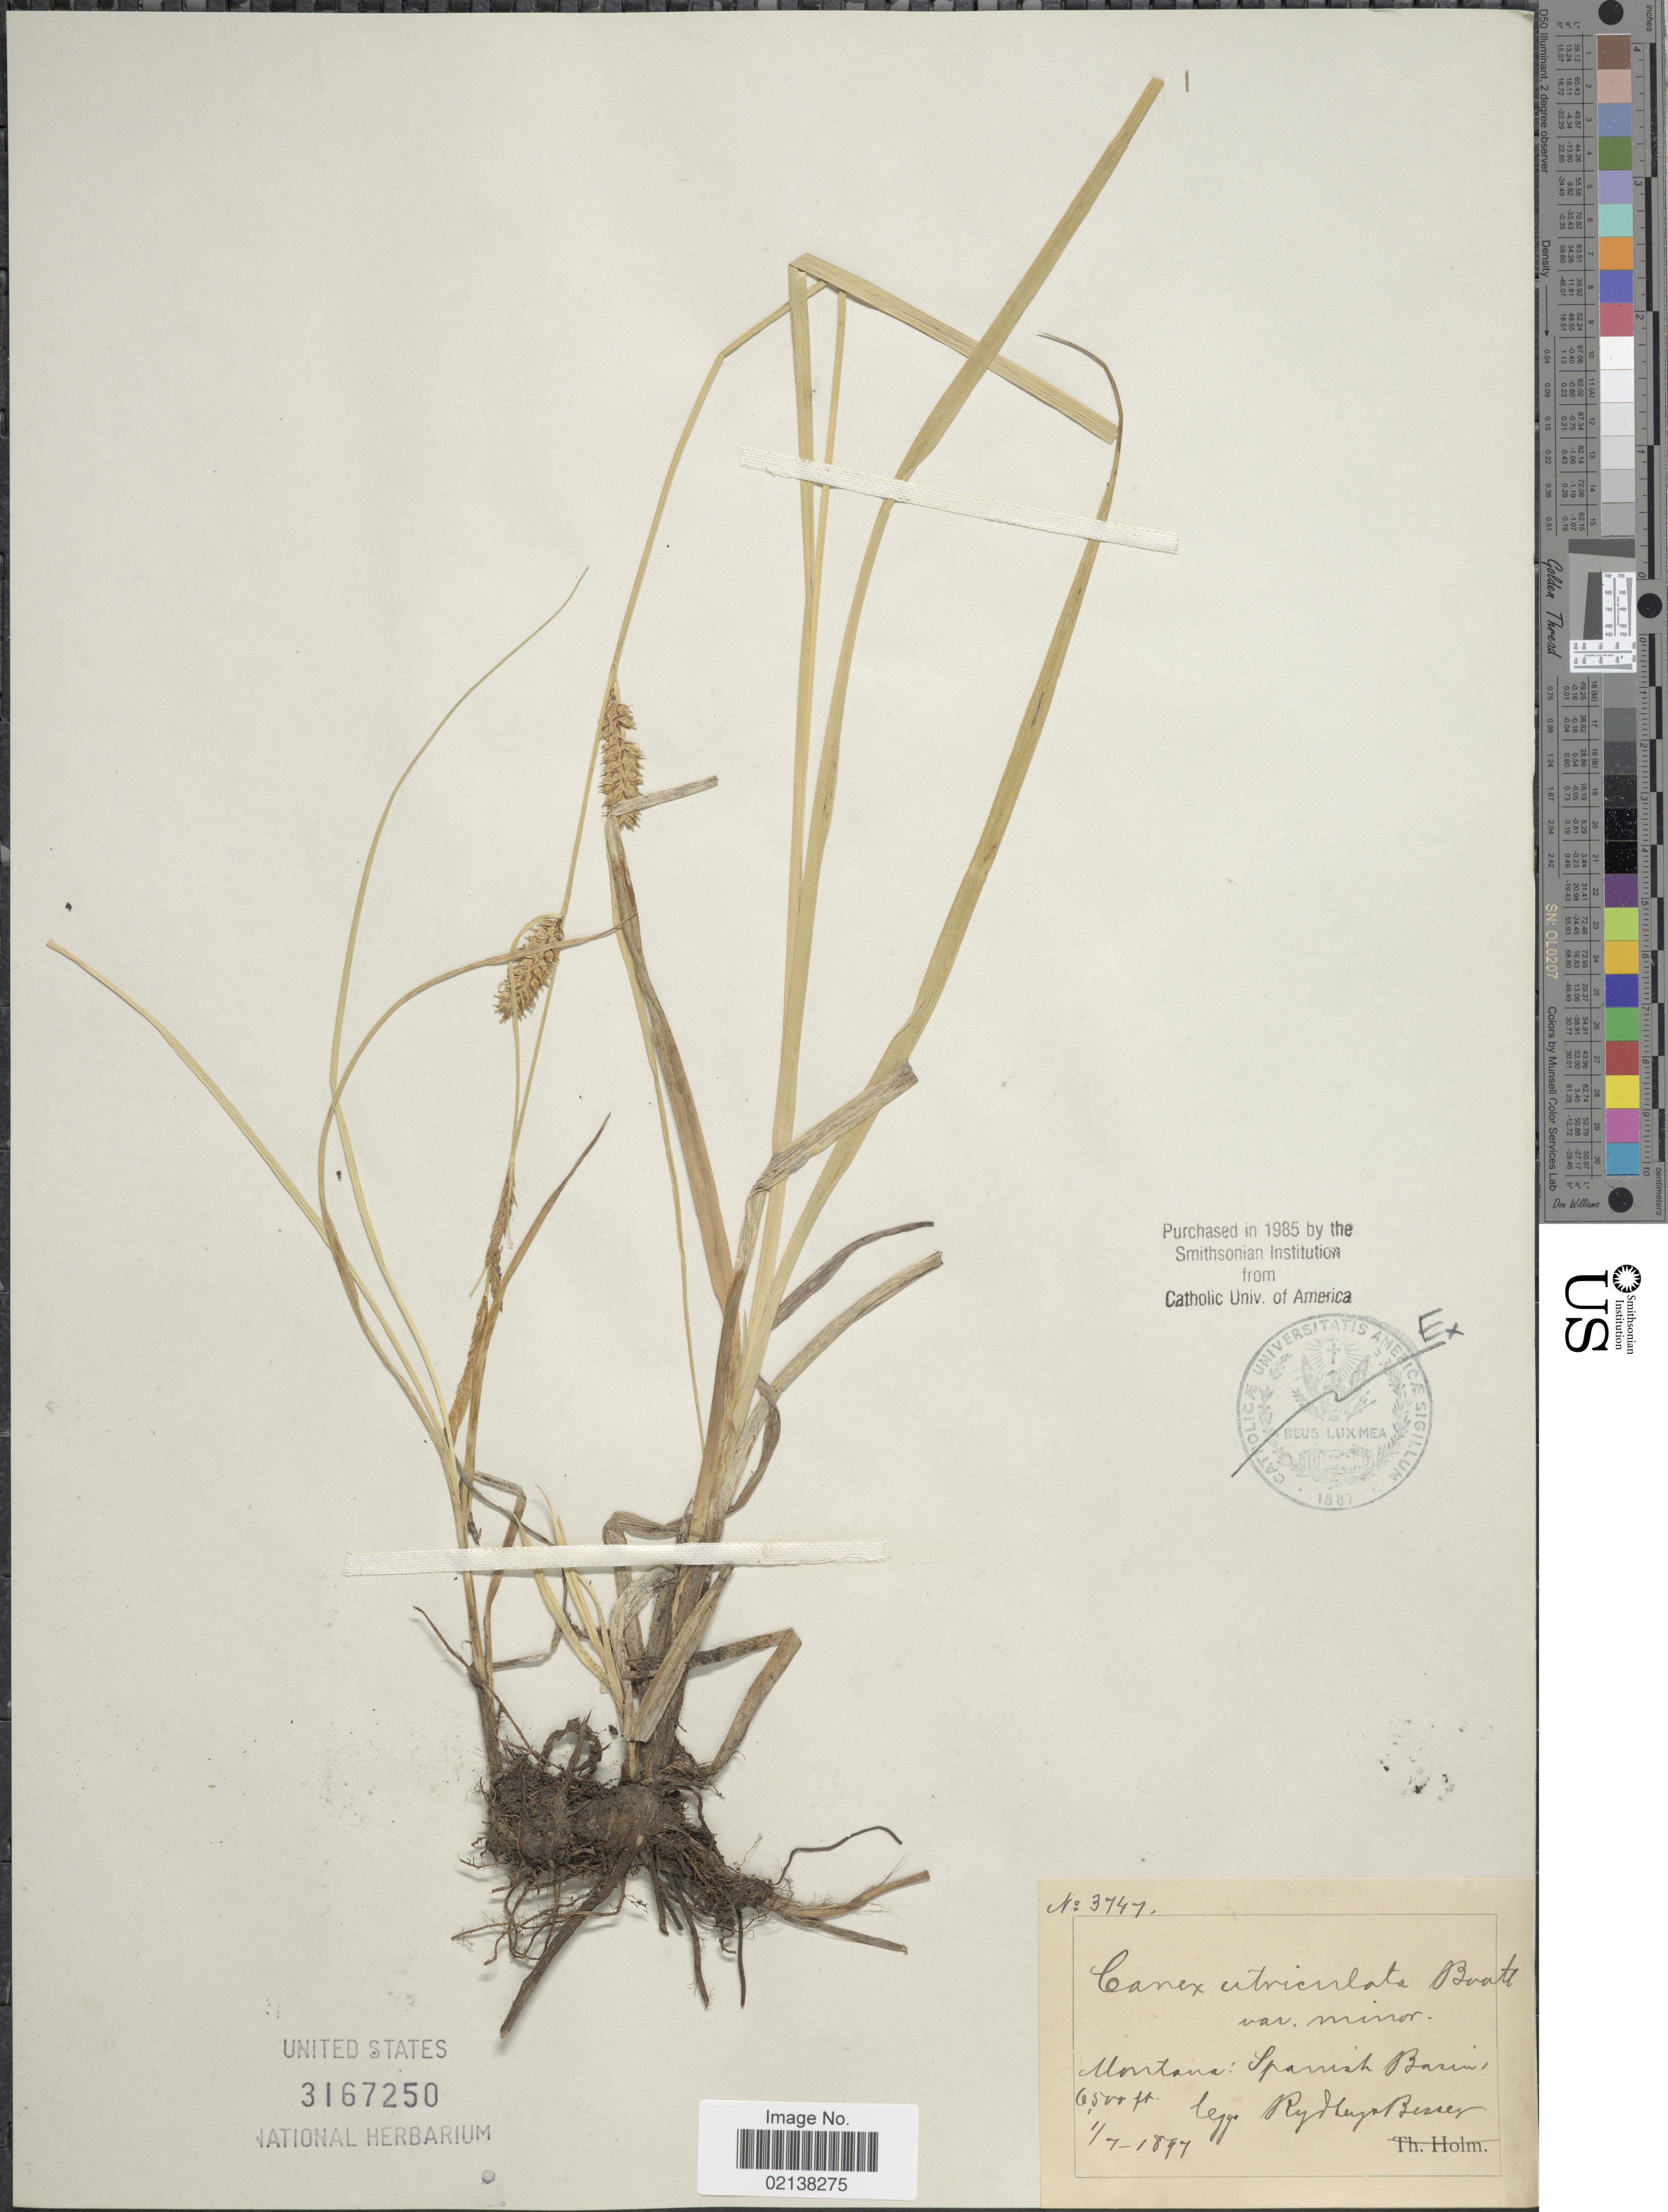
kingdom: Plantae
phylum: Tracheophyta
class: Liliopsida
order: Poales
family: Cyperaceae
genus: Carex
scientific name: Carex utriculata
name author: Boott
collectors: P. Rydberg & -. Bessey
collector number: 3747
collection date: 1897-01-07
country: United States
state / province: Montana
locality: Spanish Basin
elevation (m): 1981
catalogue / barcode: US 3167250